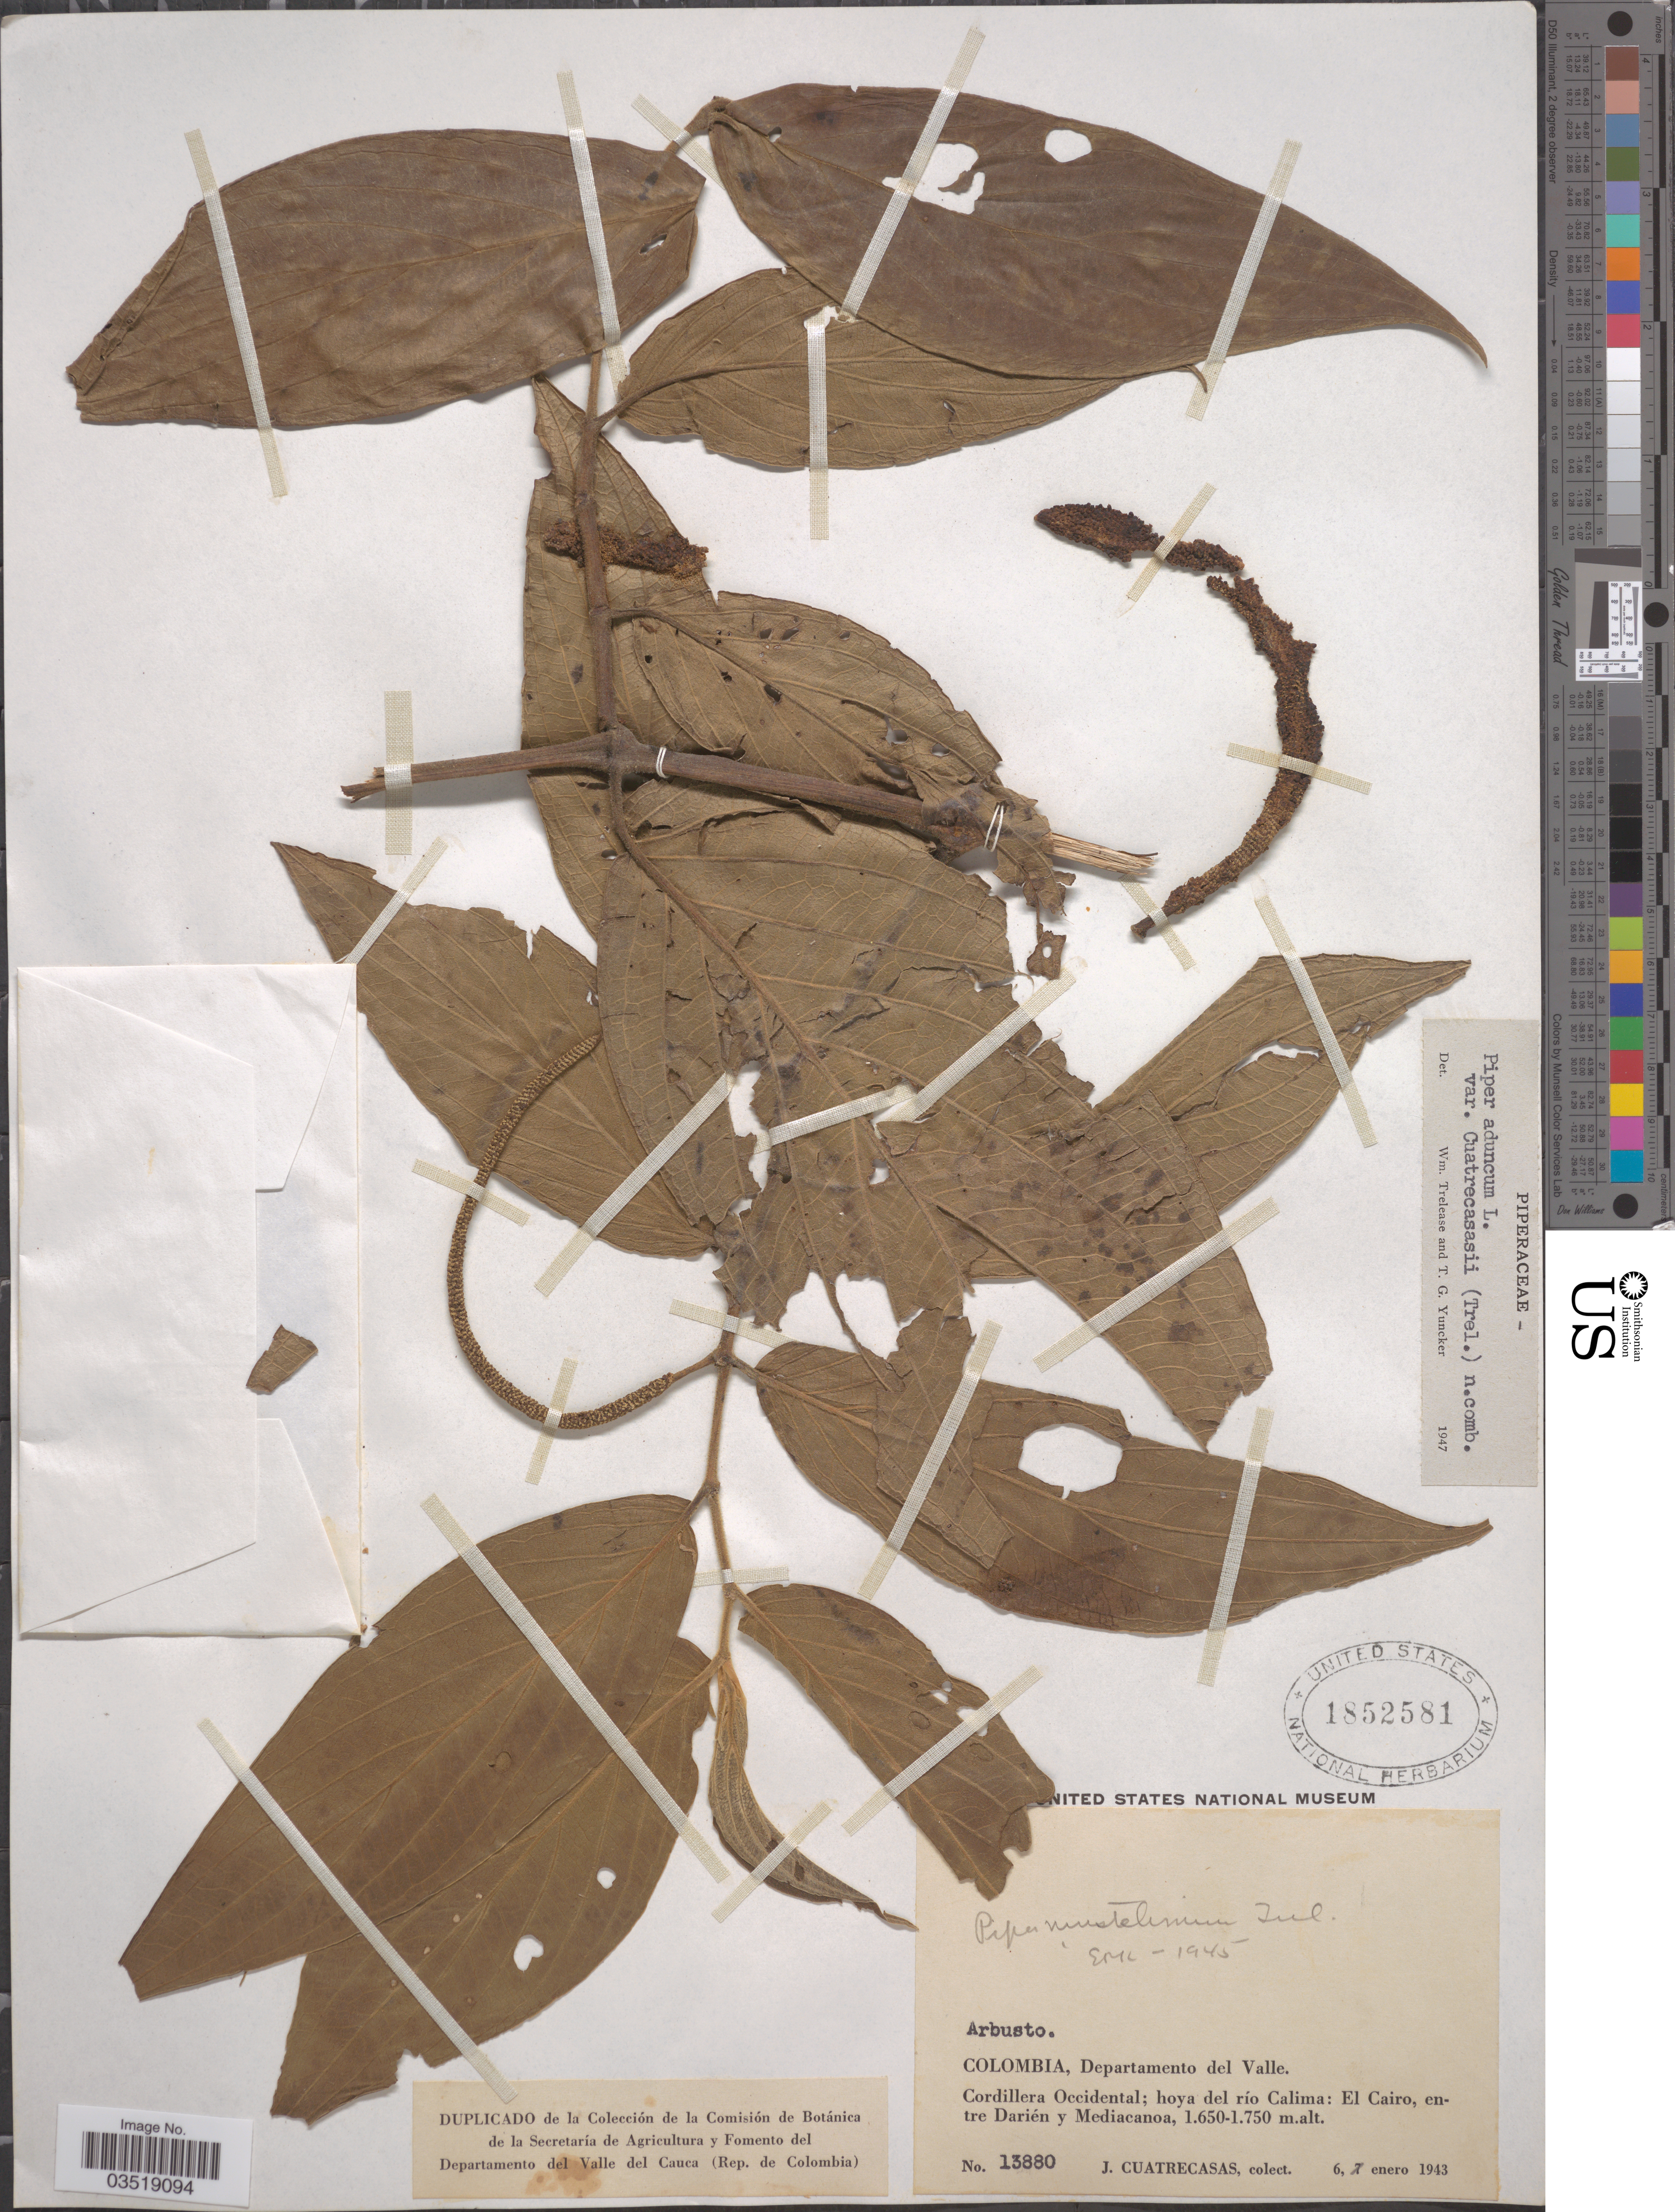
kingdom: Plantae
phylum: Tracheophyta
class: Magnoliopsida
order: Piperales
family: Piperaceae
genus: Piper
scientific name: Piper aduncum var. cordulatum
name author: L.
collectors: J. Cuatrecasas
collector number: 13880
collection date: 1943-01-06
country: Colombia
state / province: Valle del Cauca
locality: Departamento del Valle. Cordillera Occidental; hoya del río Calima: El Cairo, entre Darién y Mediacanoa.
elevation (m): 1650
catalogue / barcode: US 1852581